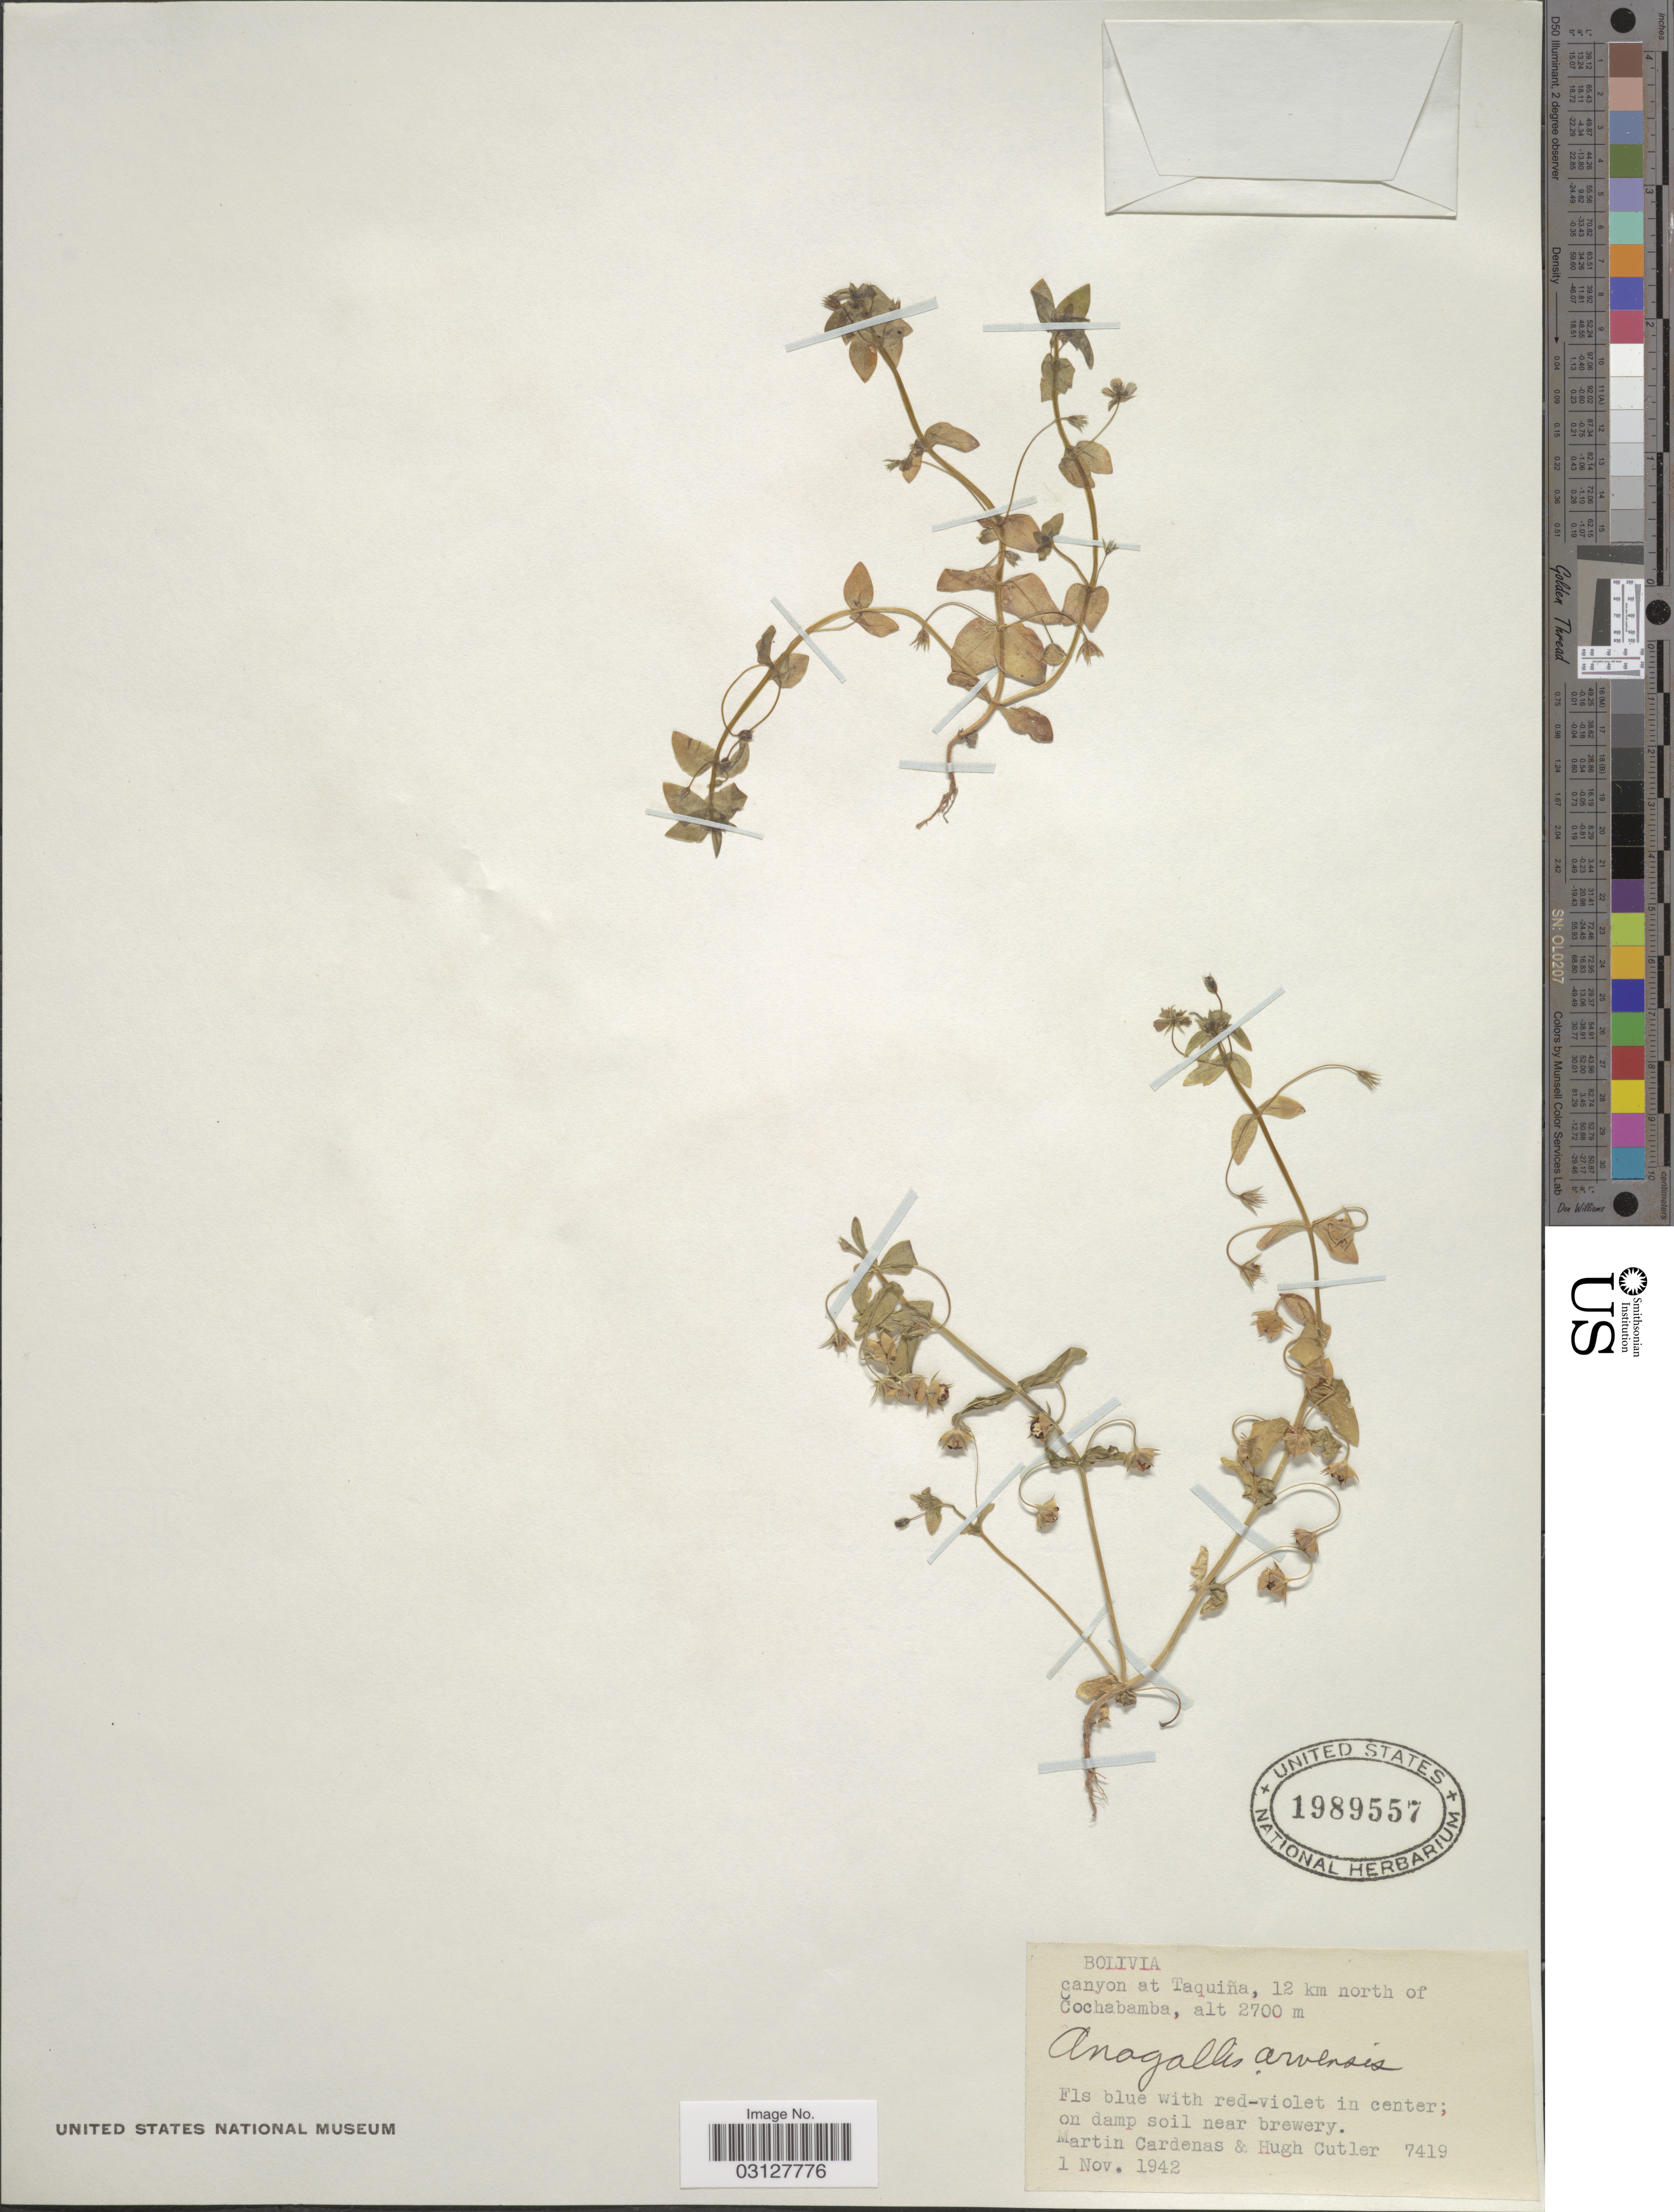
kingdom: Plantae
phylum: Tracheophyta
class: Magnoliopsida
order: Ericales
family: Primulaceae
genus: Anagallis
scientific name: Anagallis arvensis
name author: L.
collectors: M. Cárdenas & H. C. Cutler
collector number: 7419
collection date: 1942-11-01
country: Bolivia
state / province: Cochabamba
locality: Canyon at Taquiña, 12 km north of Cochabamba.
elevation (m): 2700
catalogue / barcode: US 1989557